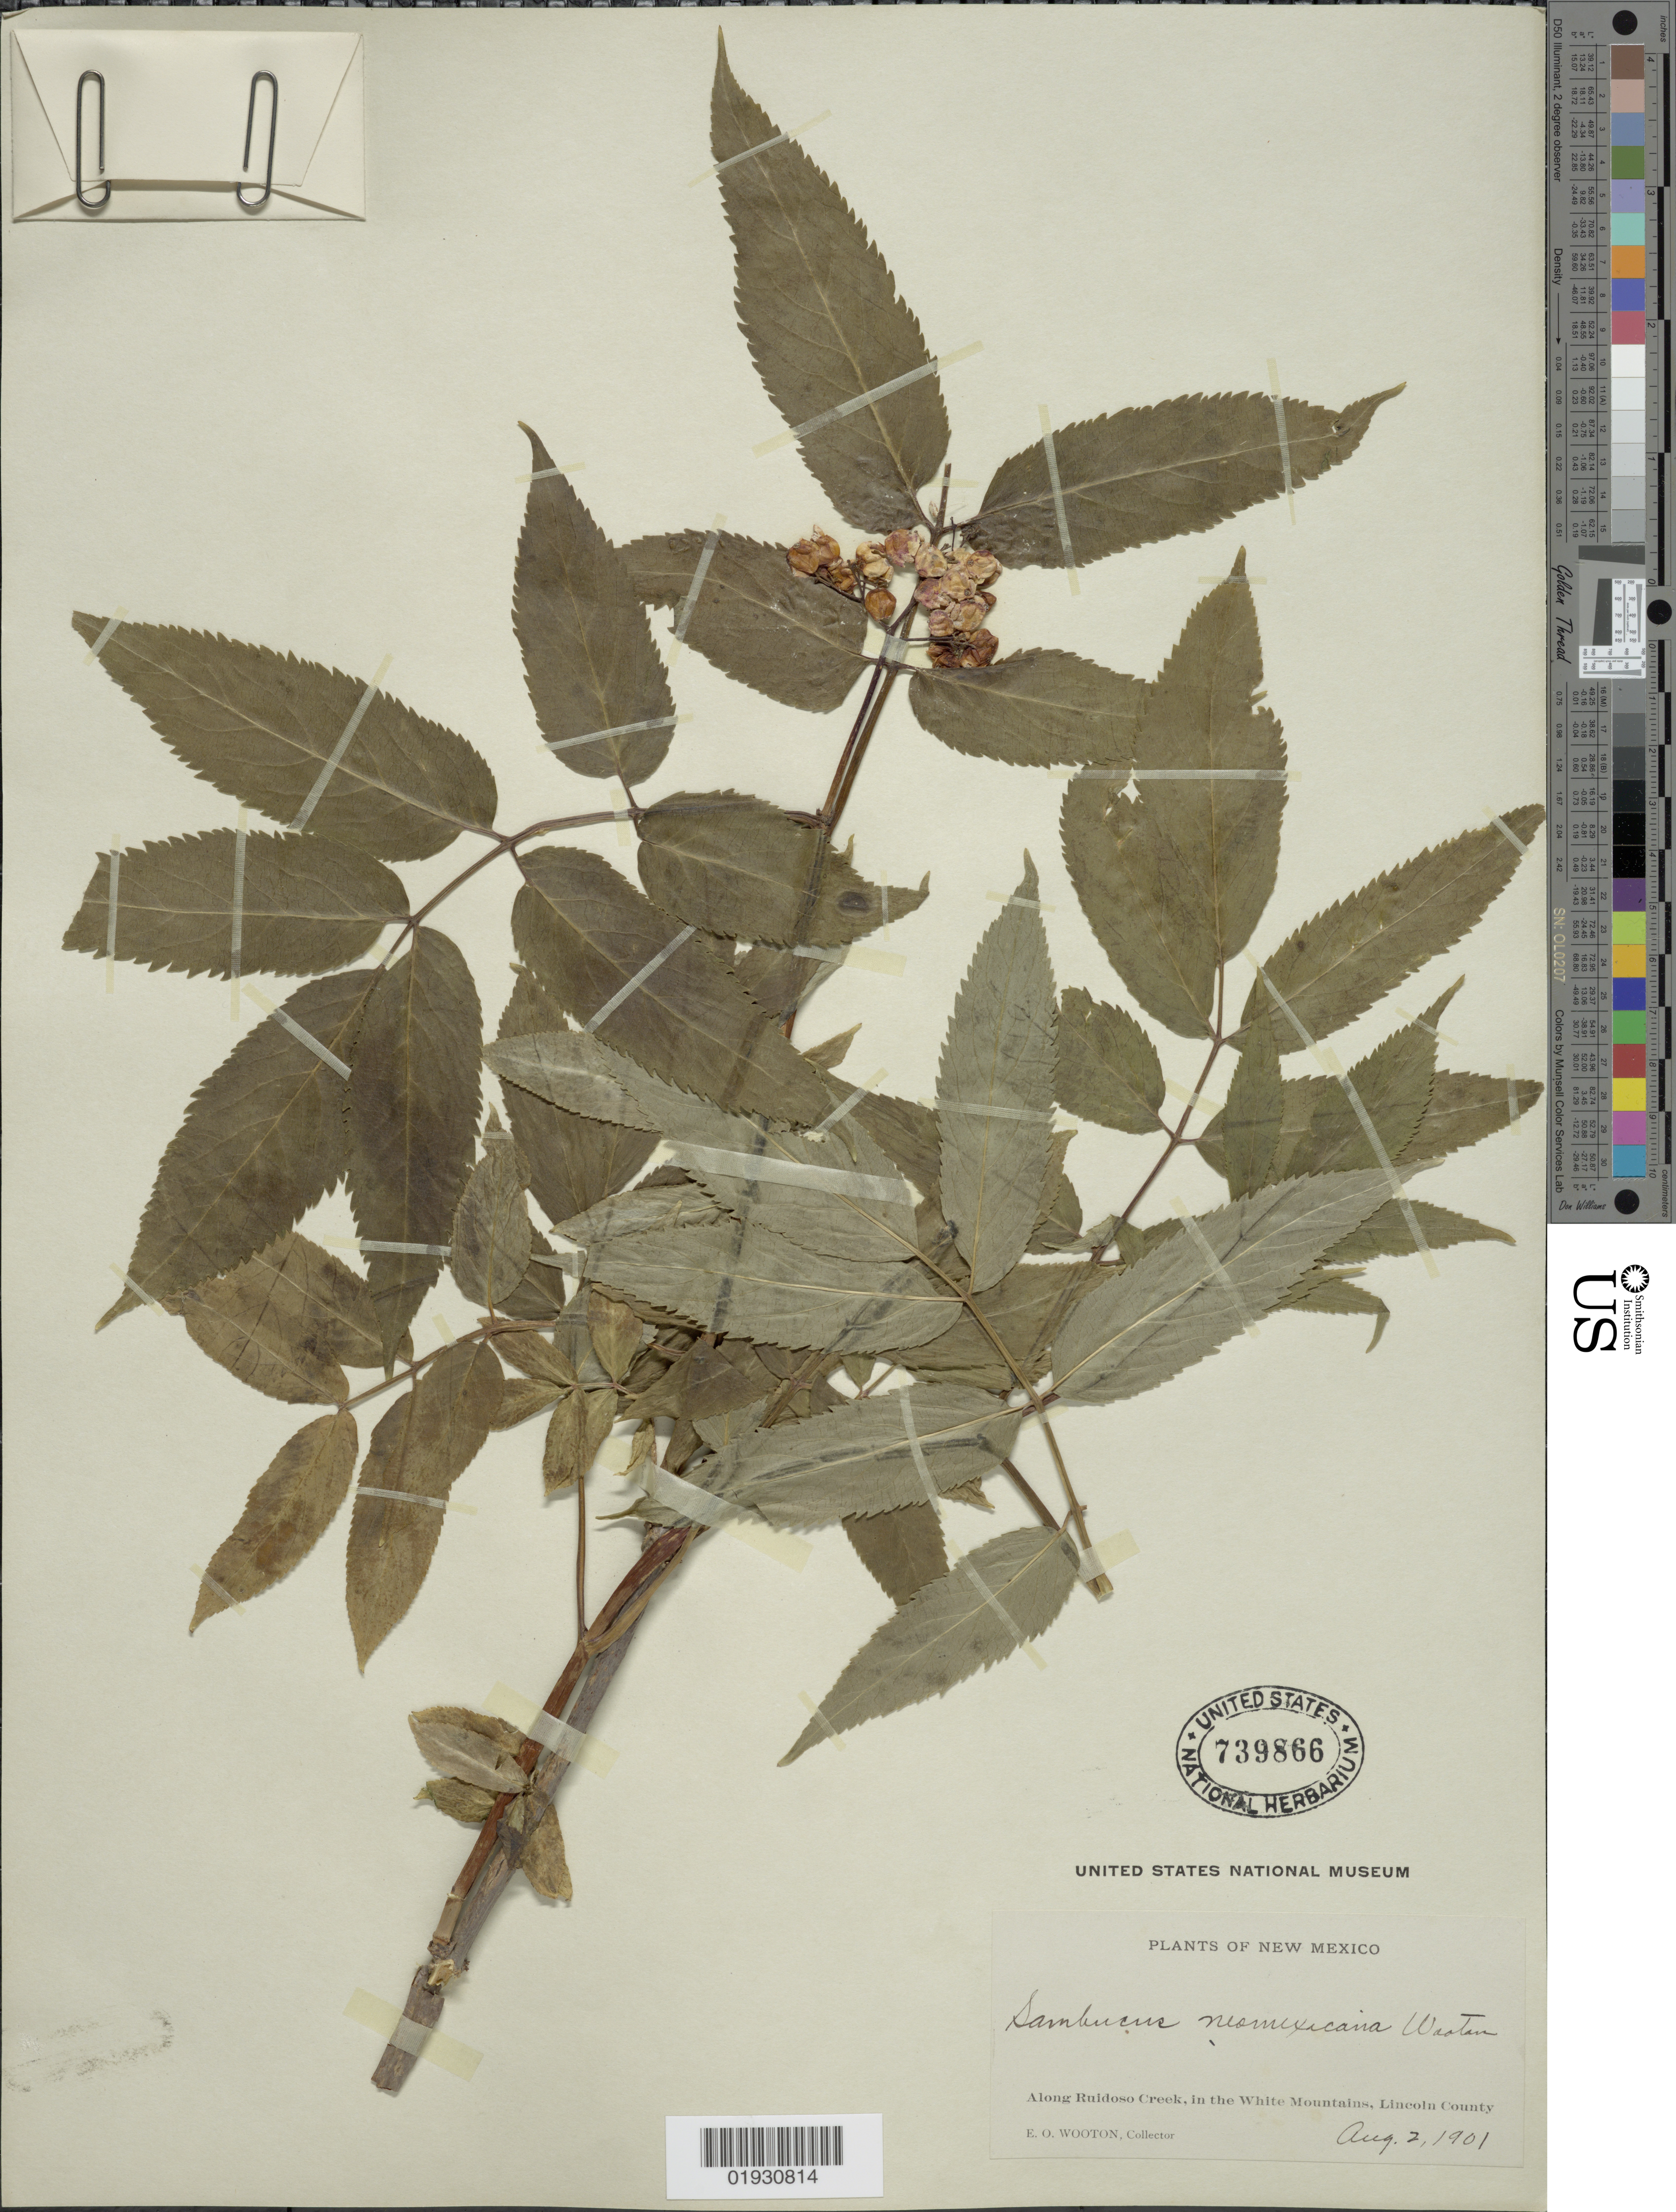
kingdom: Plantae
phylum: Tracheophyta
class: Magnoliopsida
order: Dipsacales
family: Viburnaceae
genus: Sambucus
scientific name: Sambucus cerulea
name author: Raf.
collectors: E. O. Wooton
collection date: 1901-08-02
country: United States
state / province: New Mexico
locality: Along Ruidoso Creek, in the White Mountains, Lincoln County.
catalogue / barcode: US 739866